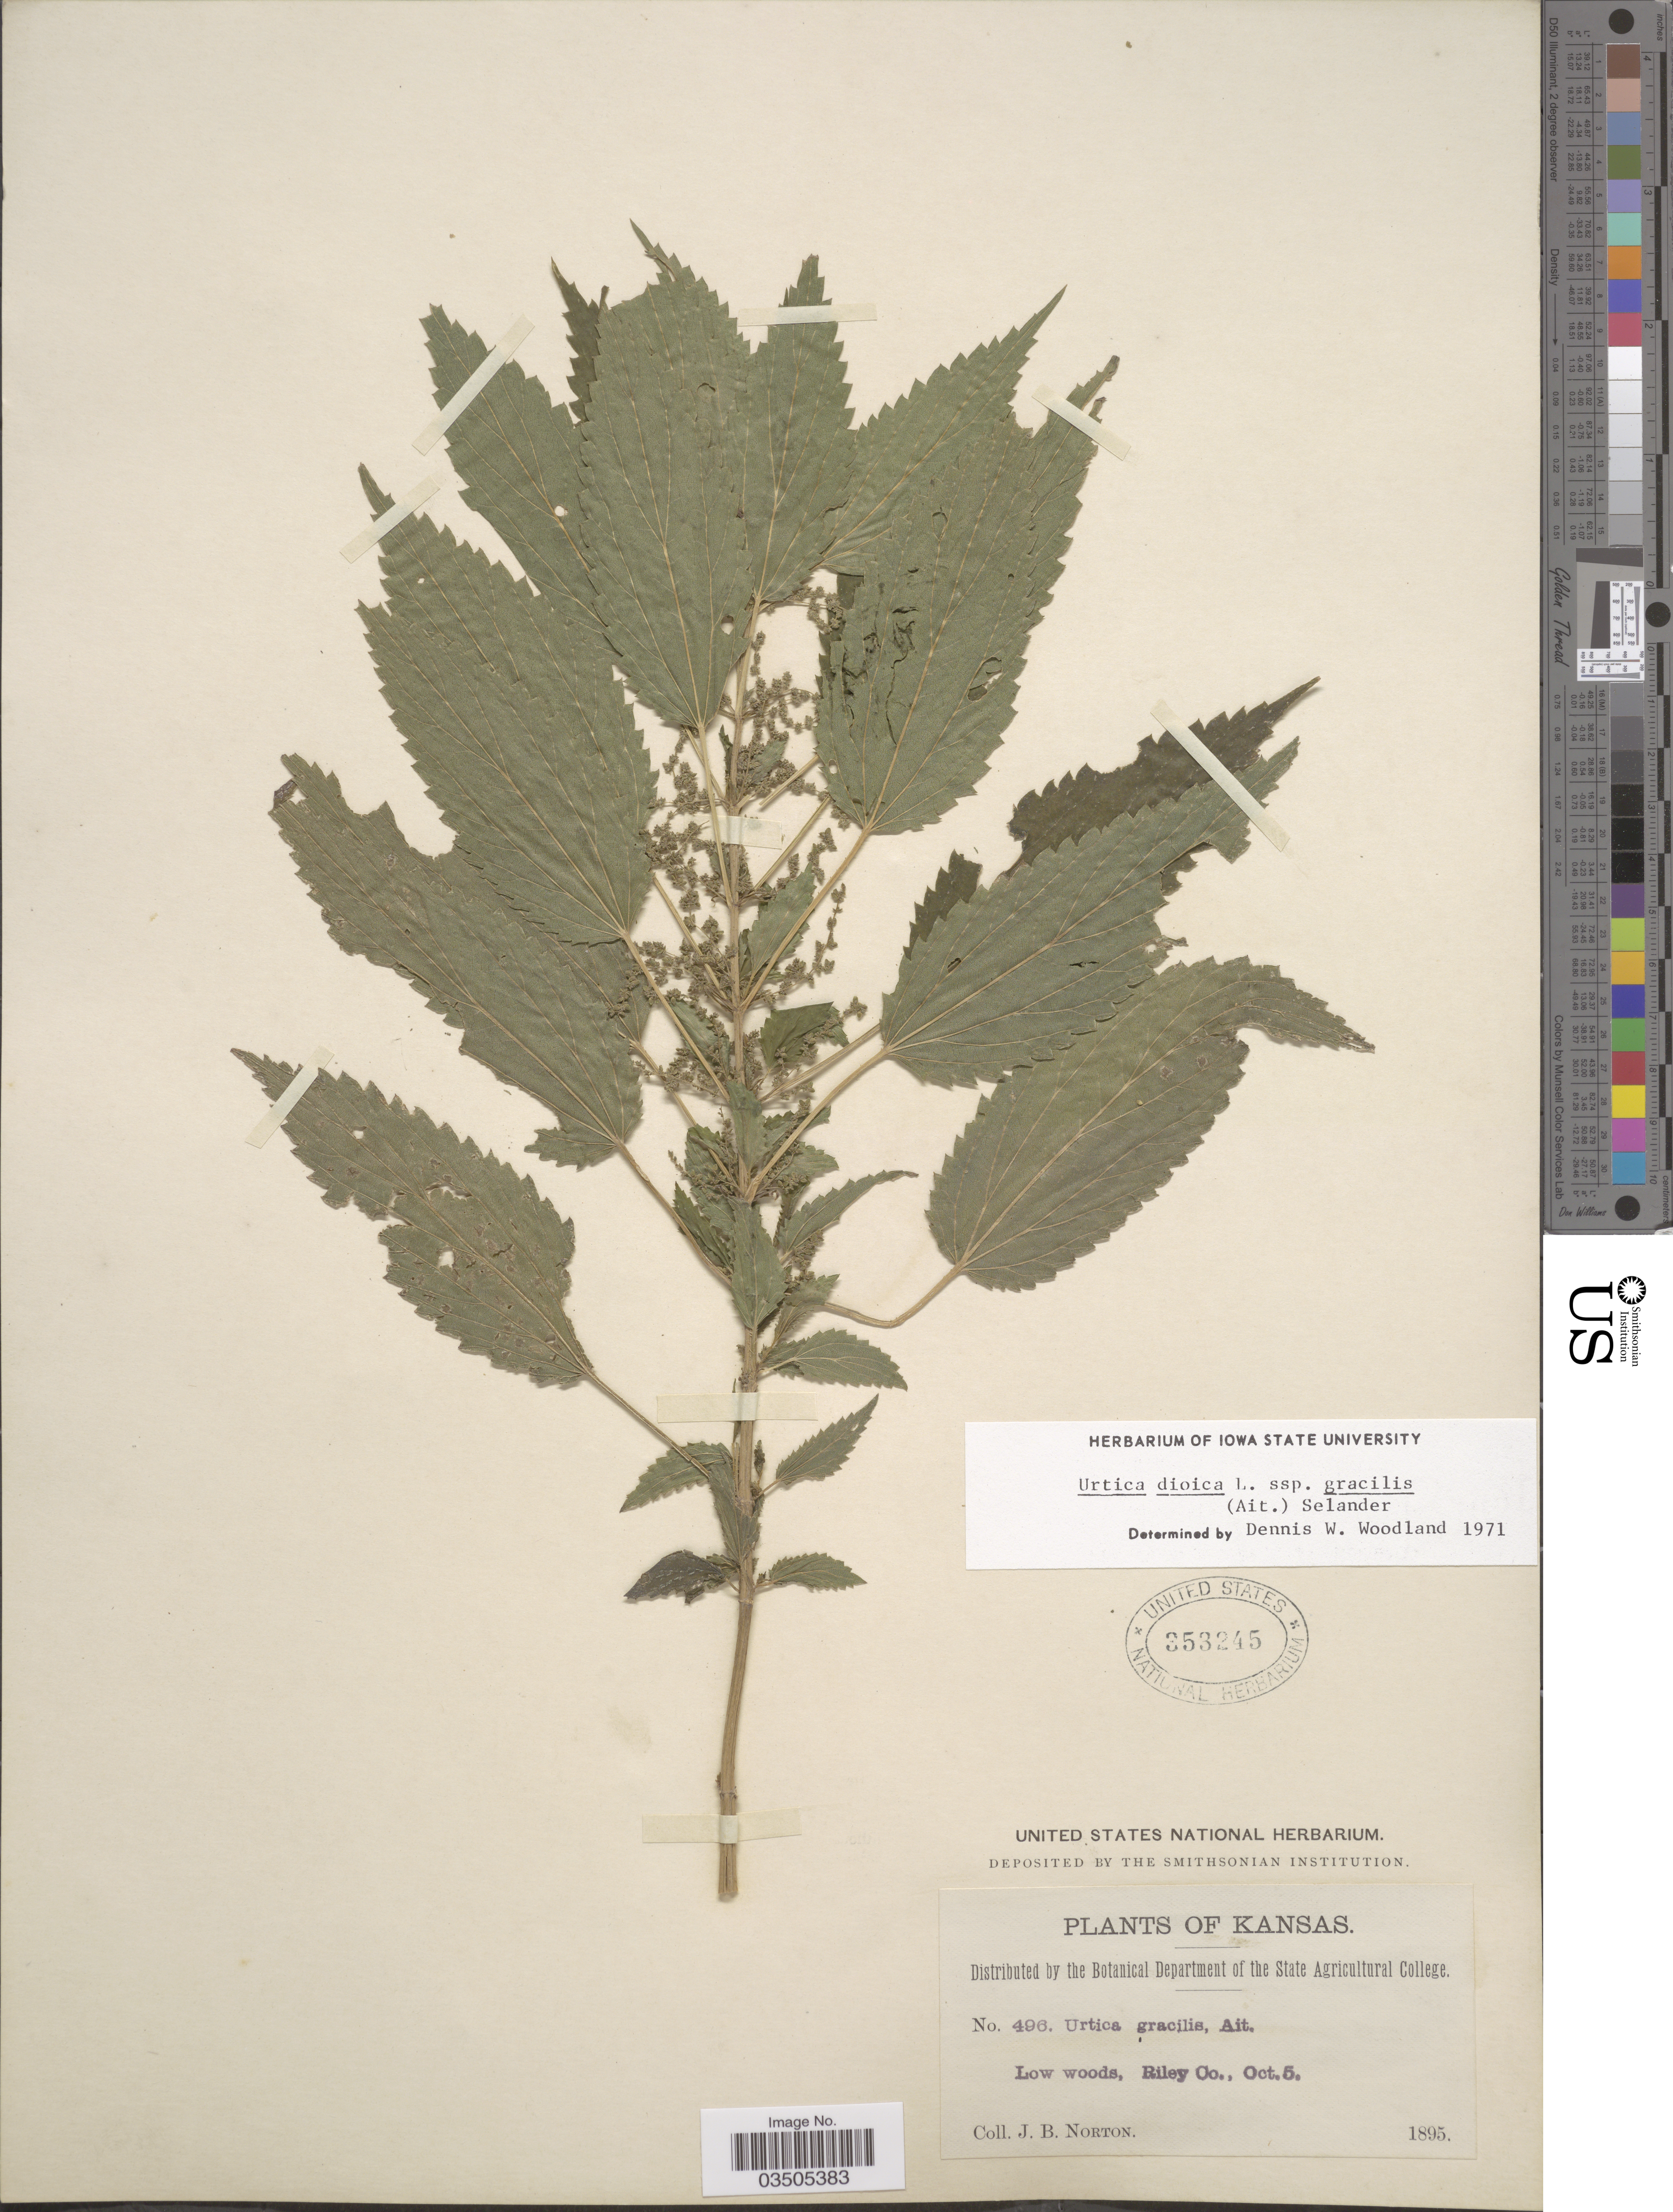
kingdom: Plantae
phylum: Tracheophyta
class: Magnoliopsida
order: Rosales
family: Urticaceae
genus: Urtica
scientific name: Urtica dioica subsp. gracilis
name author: L.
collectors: J. B. Norton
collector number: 496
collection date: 1895-10-05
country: United States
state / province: Kansas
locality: Low woods, Riley Co.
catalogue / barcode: US 353245